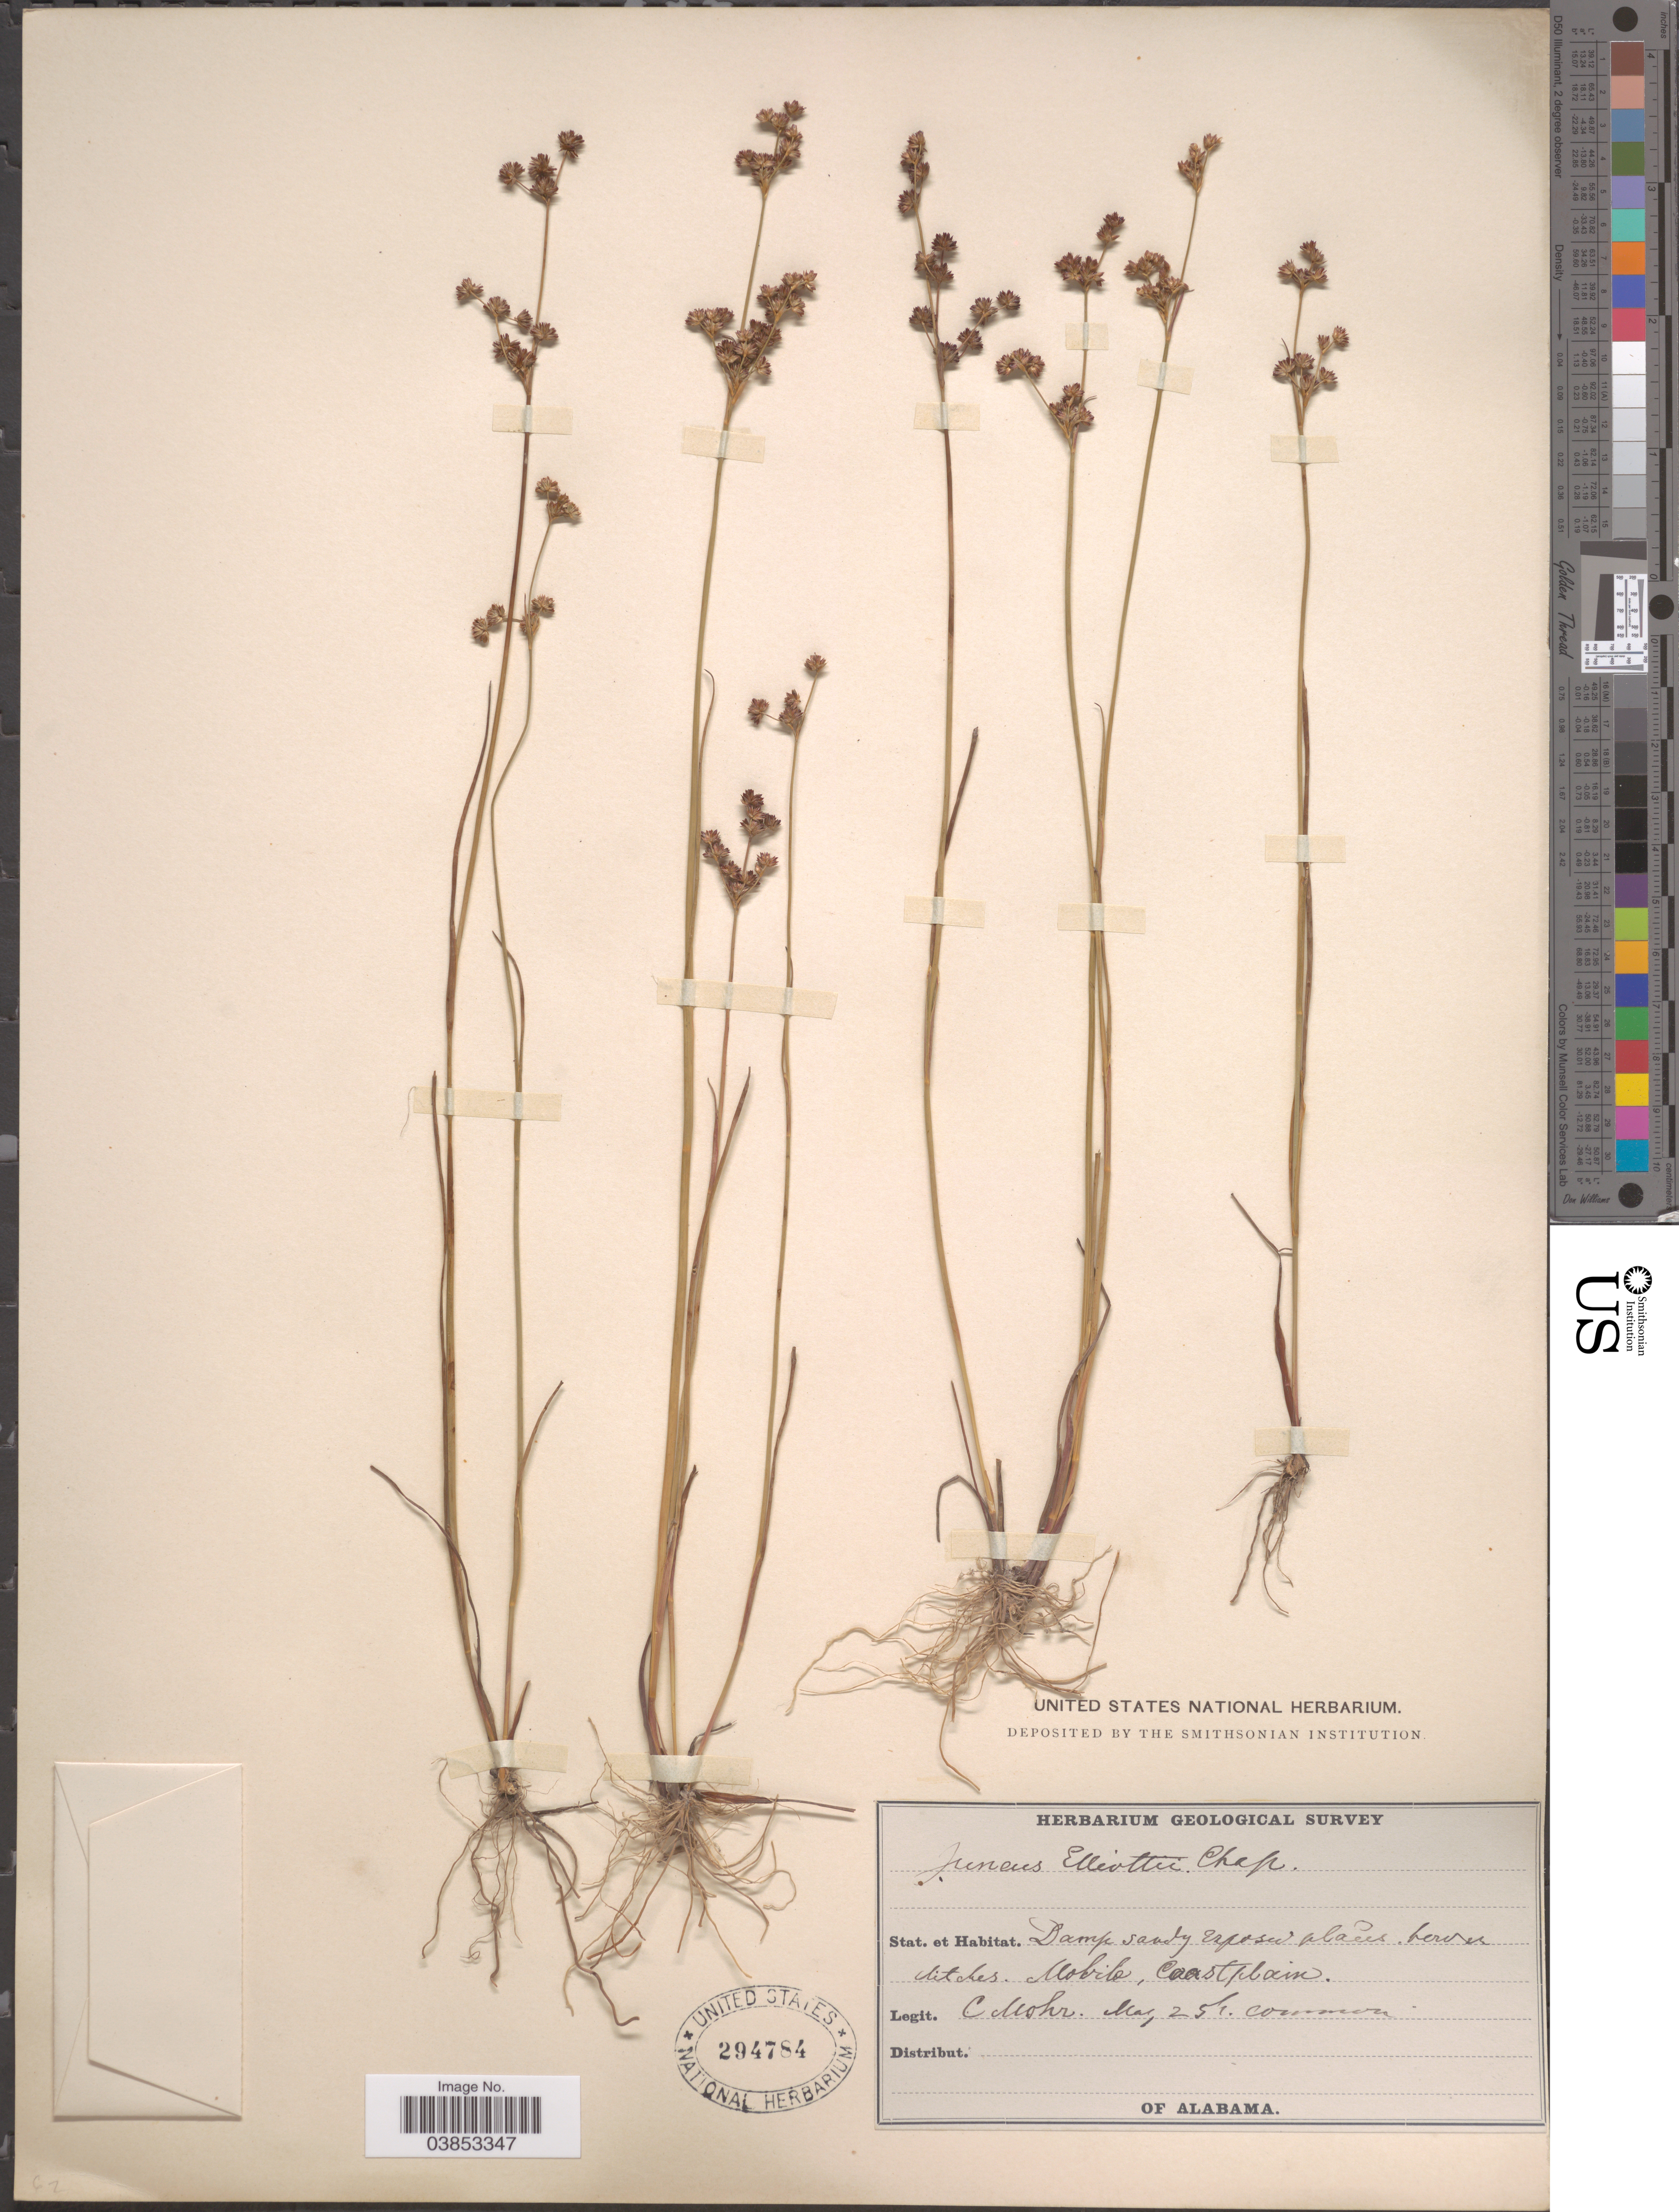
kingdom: Plantae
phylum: Tracheophyta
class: Liliopsida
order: Poales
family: Juncaceae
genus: Juncus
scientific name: Juncus elliottii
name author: Chapm.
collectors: C. T. Mohr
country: United States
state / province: Alabama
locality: Mobile, Coast plain.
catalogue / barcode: US 294784